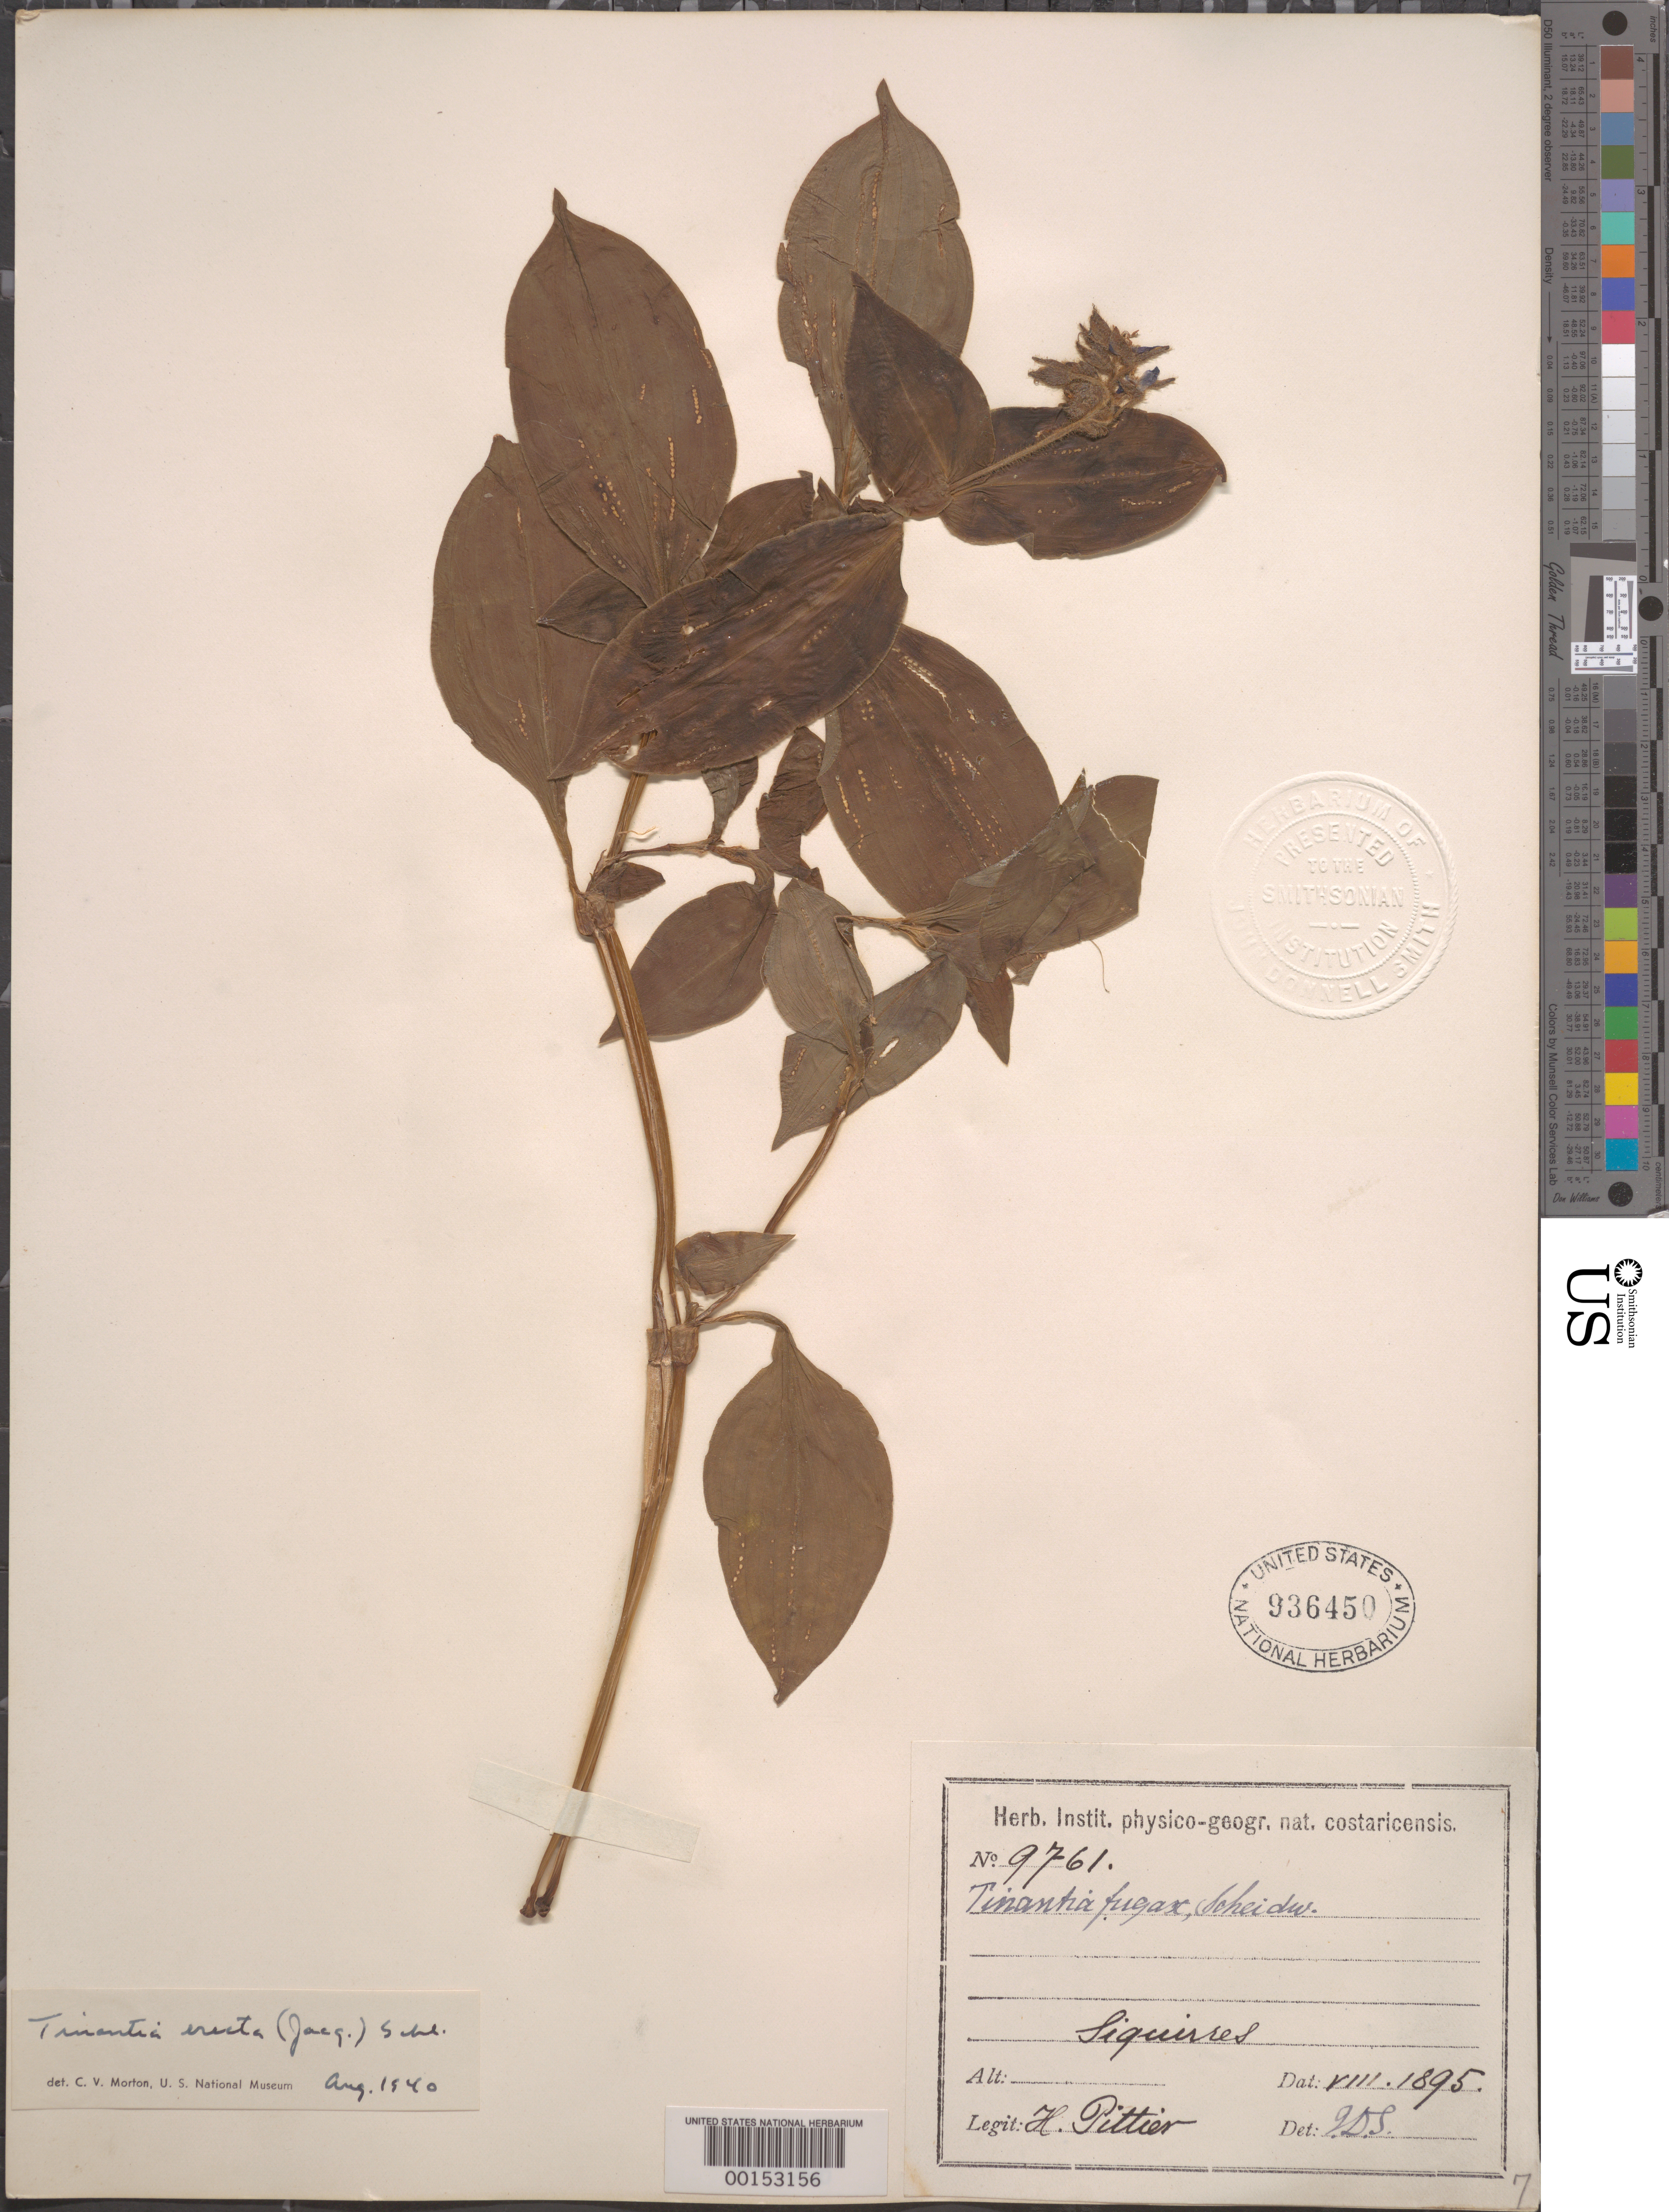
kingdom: Plantae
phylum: Tracheophyta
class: Liliopsida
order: Commelinales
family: Commelinaceae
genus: Tinantia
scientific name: Tinantia erecta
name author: (Jacq.) Fenzl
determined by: Morton, C. V.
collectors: H. F. Pittier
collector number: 9761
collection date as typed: Sep 1895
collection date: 1895-09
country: Costa Rica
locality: Siguirres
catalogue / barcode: US 936450